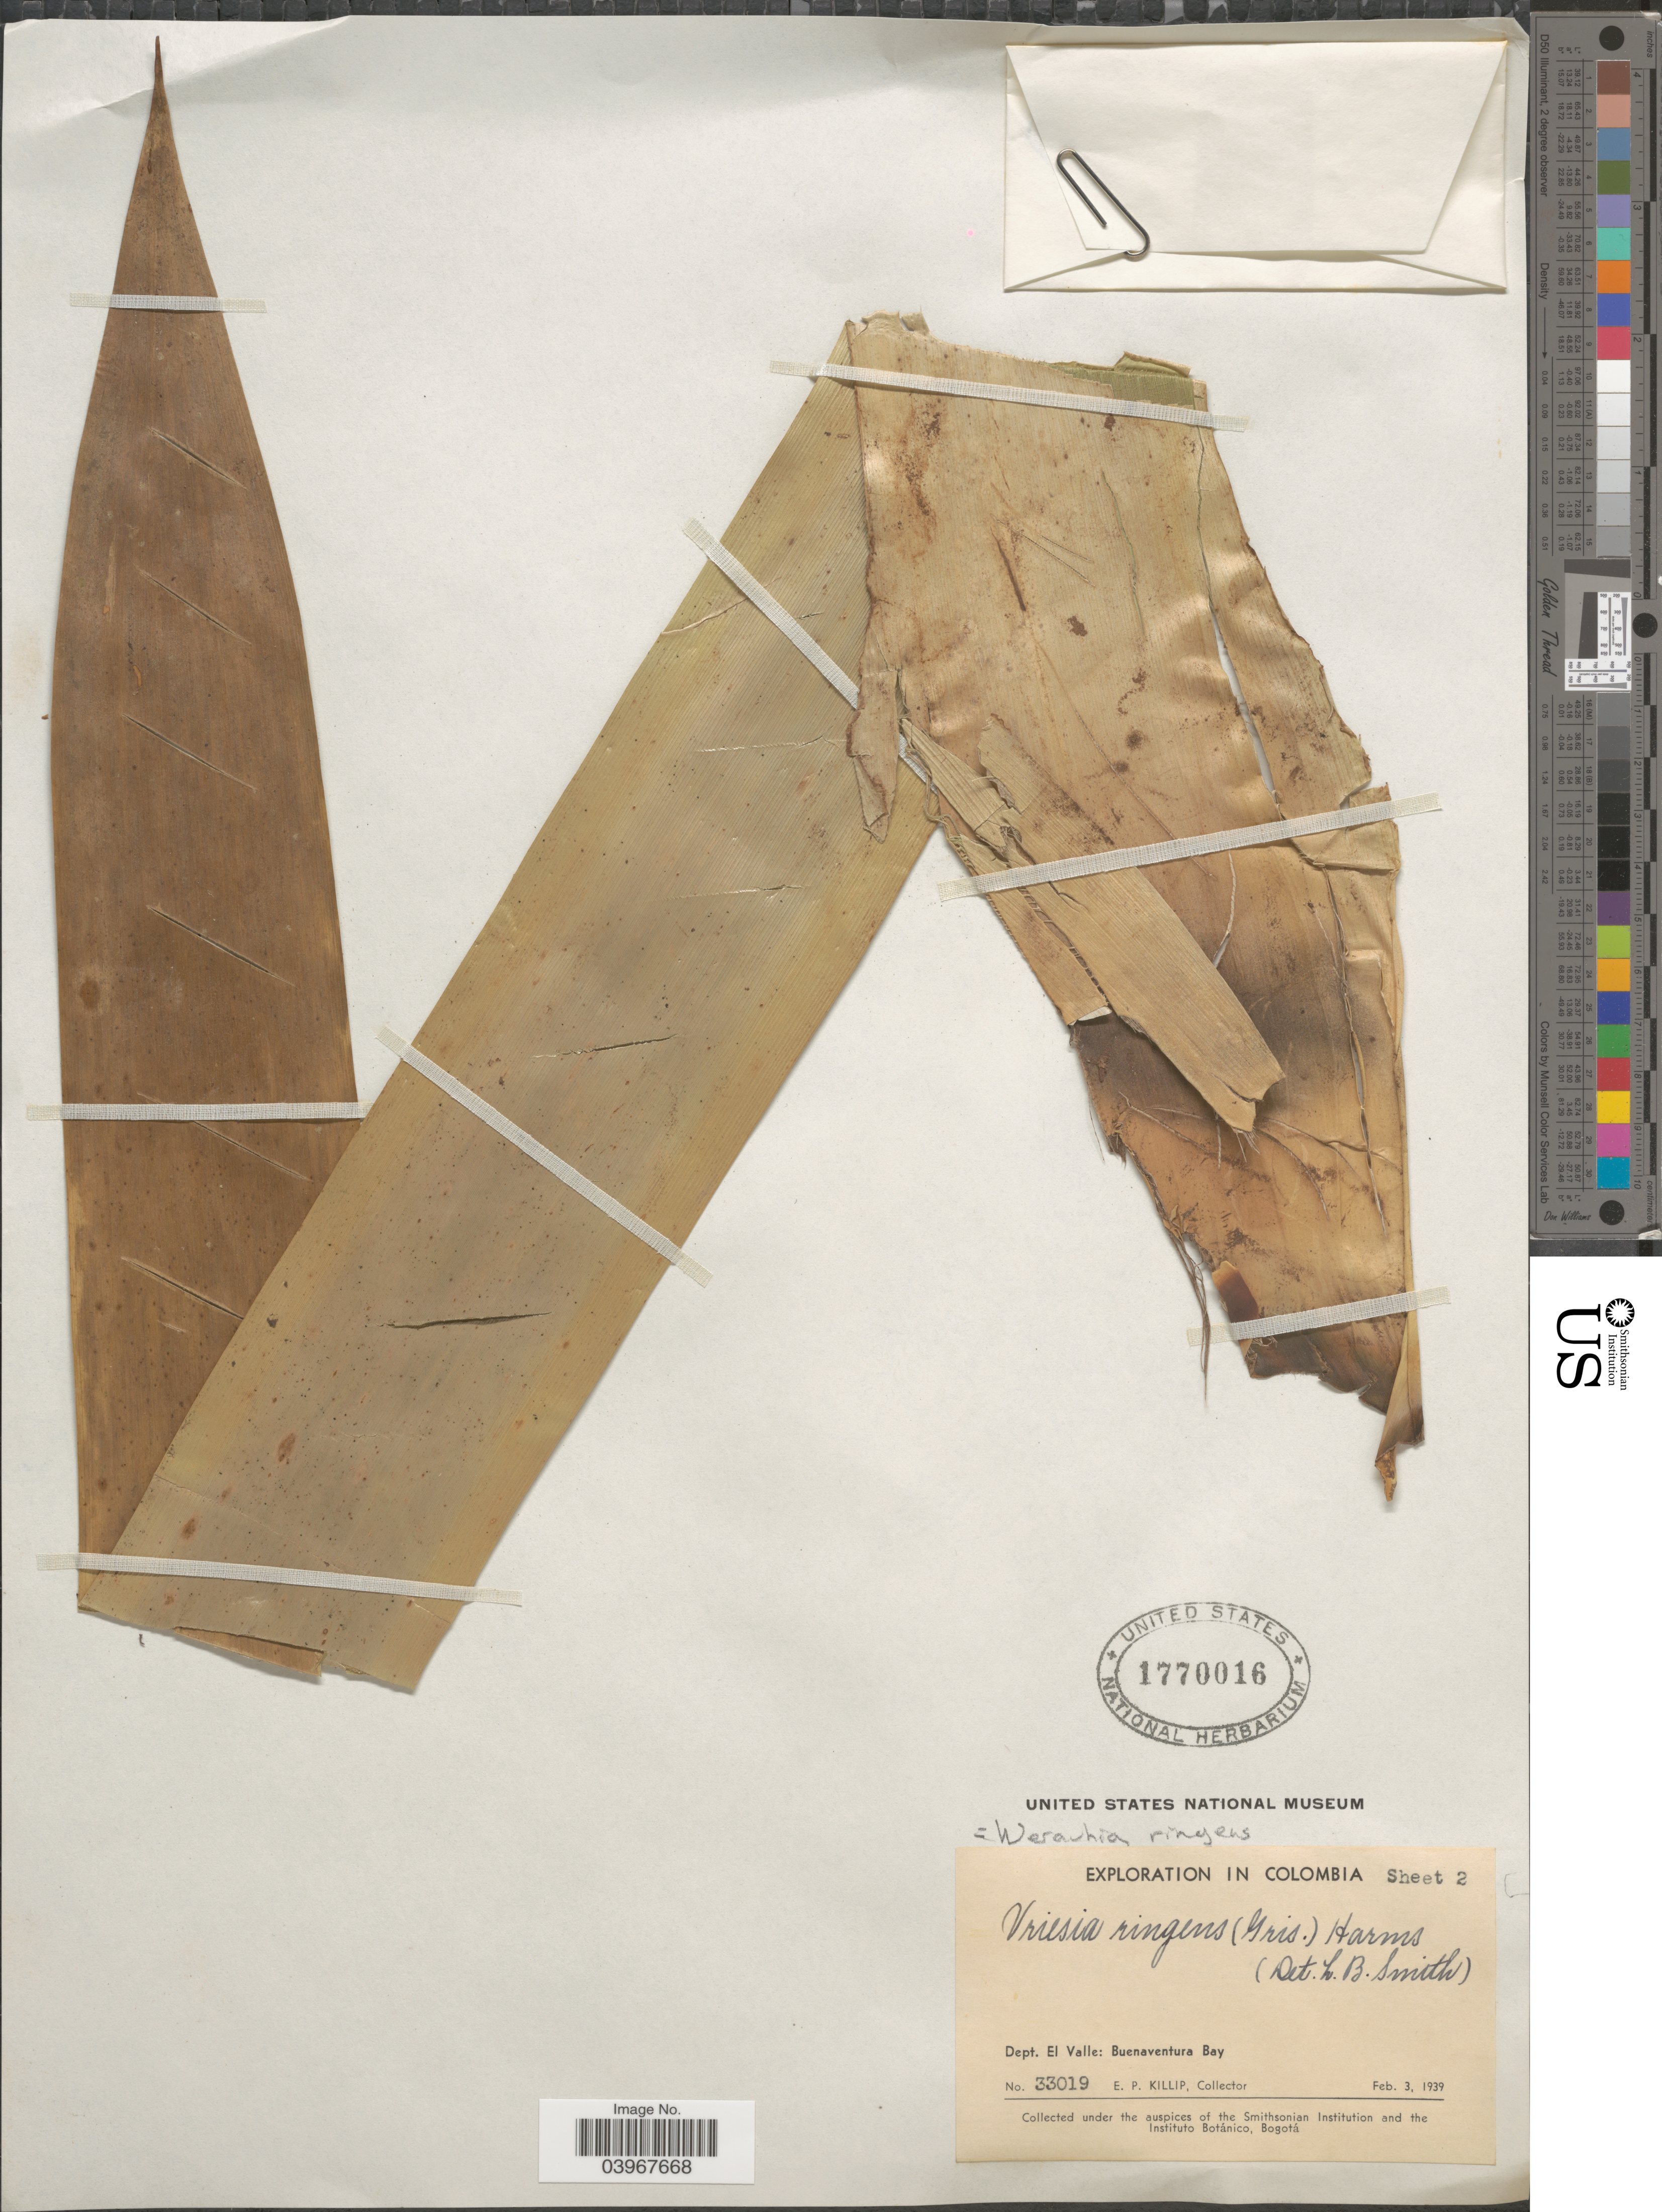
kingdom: Plantae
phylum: Tracheophyta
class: Liliopsida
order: Poales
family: Bromeliaceae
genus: Werauhia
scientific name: Werauhia ringens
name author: (Griseb.) J.R. Grant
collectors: E. P. Killip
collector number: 33019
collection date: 1939-02-03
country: Colombia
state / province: Valle del Cauca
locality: Dept. El Valle: Buenaventura Bay.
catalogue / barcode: US 1770016